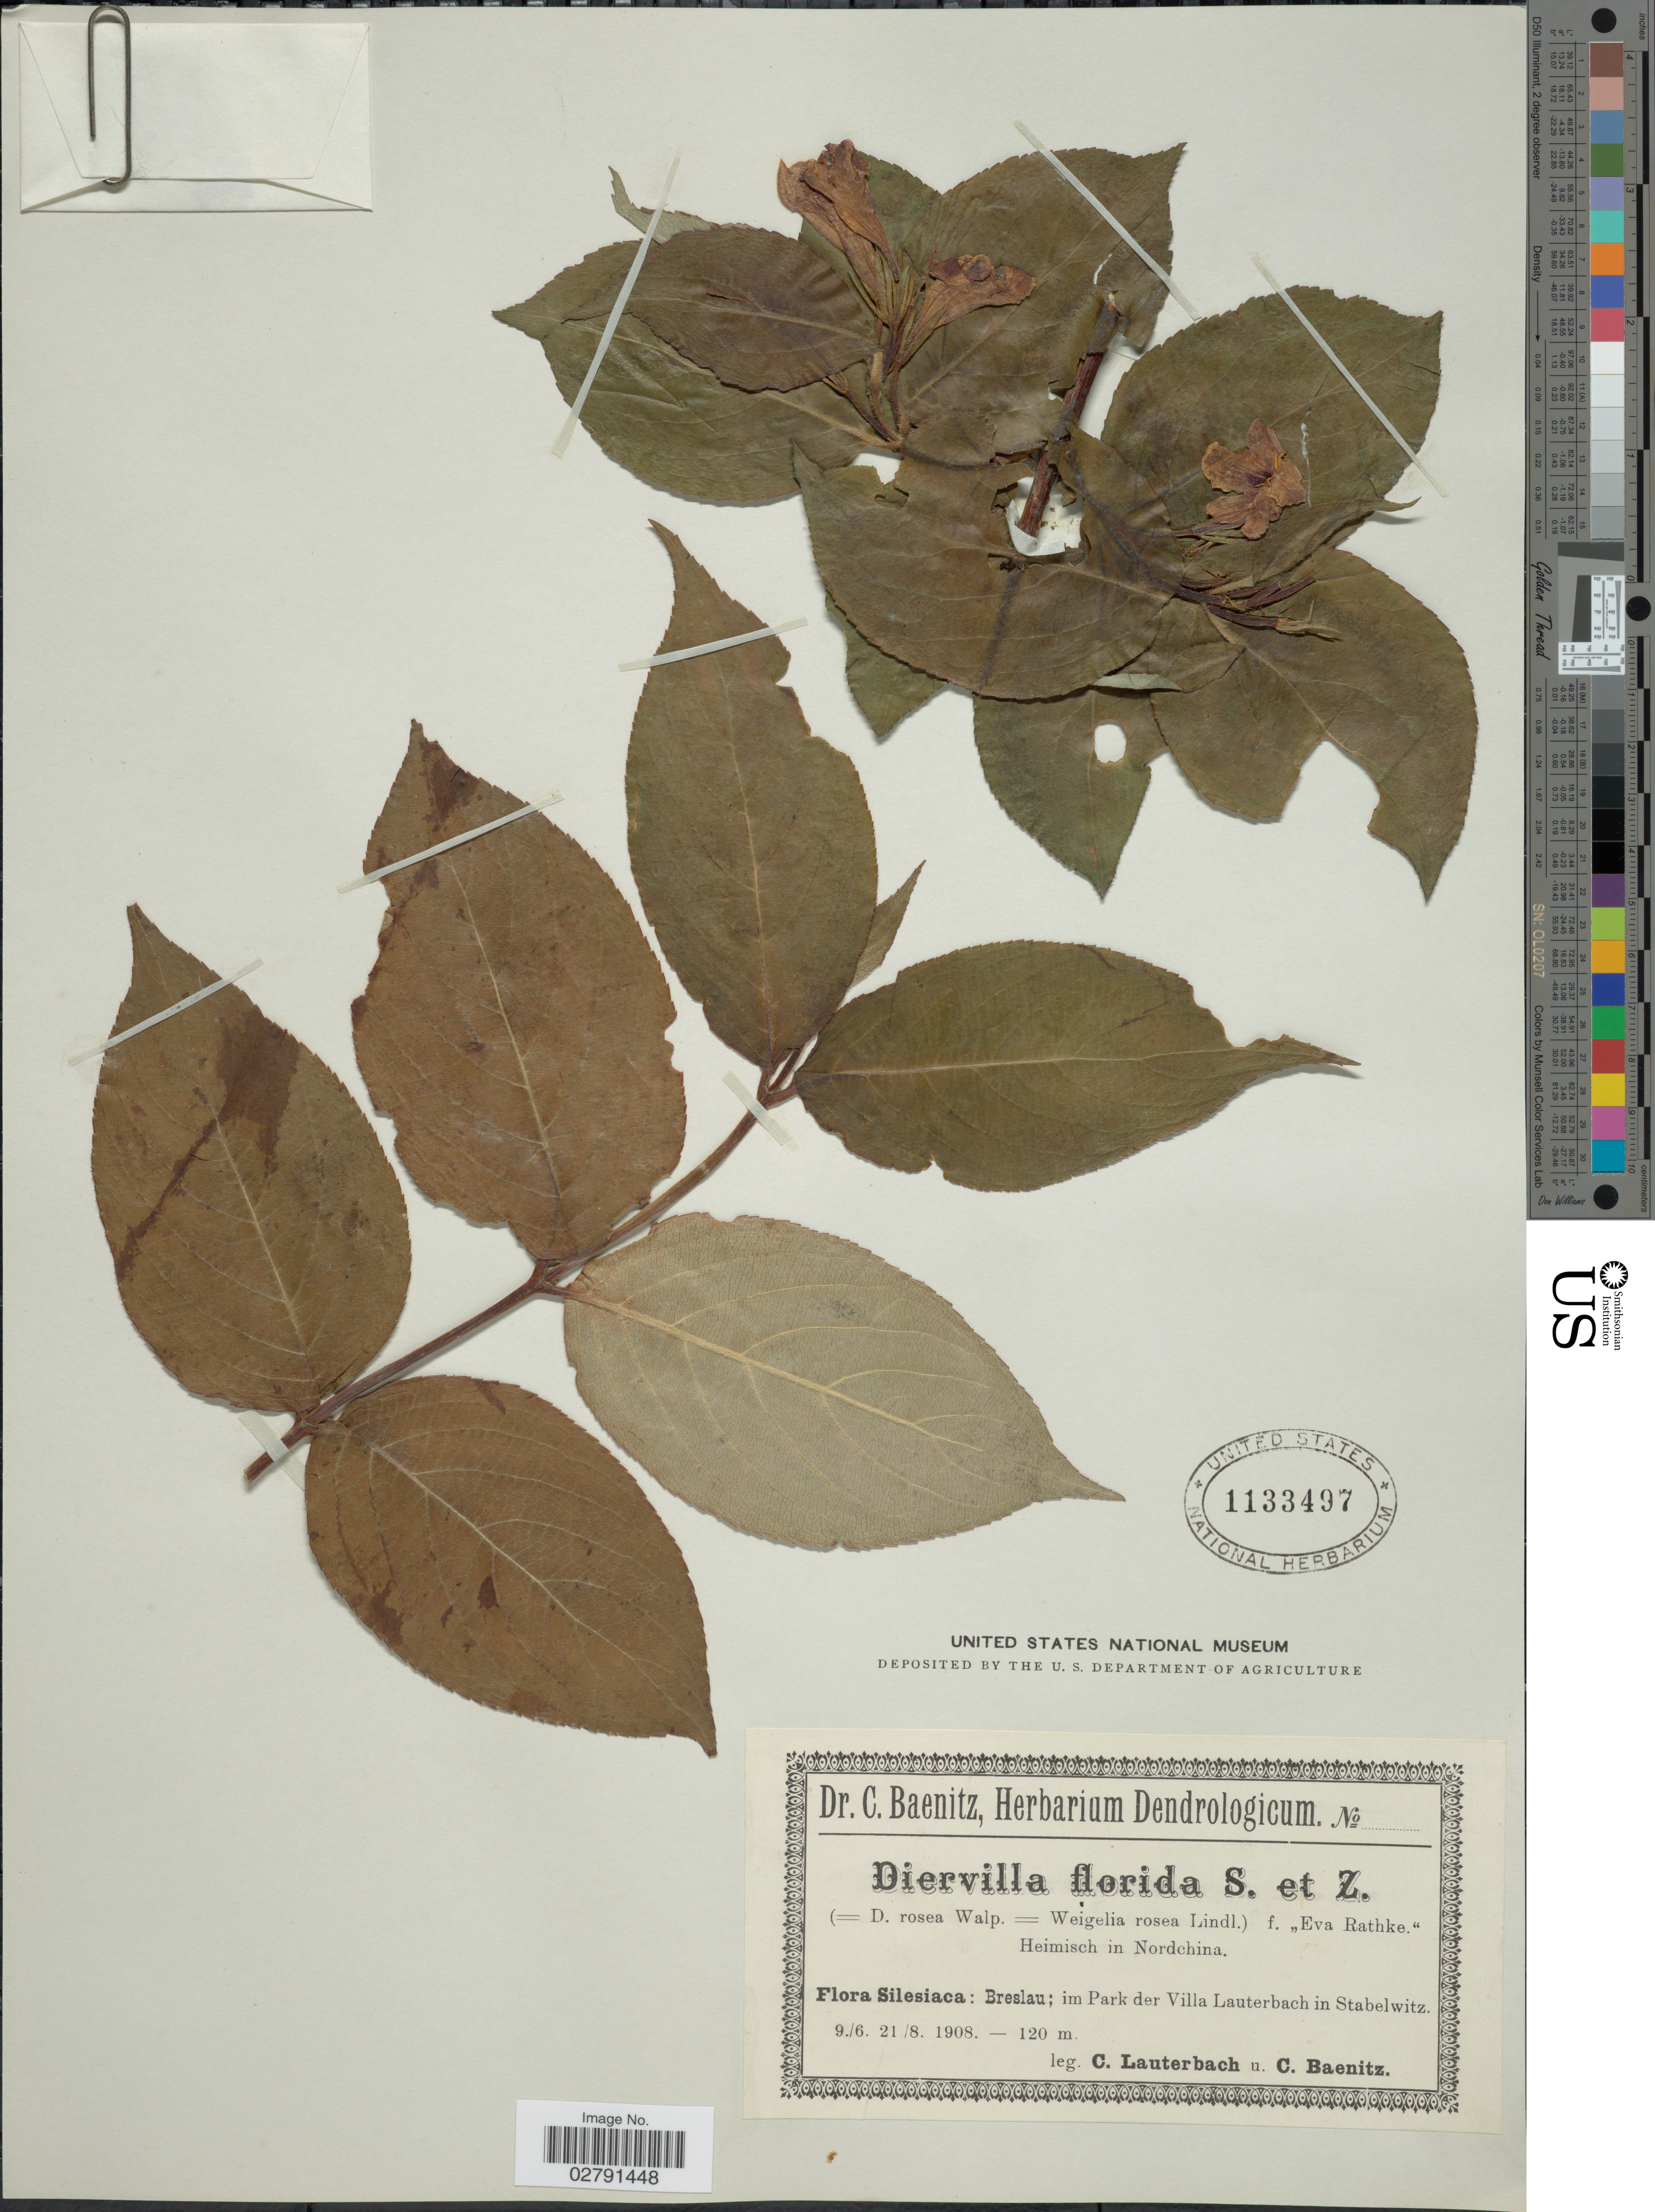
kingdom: Plantae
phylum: Tracheophyta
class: Magnoliopsida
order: Dipsacales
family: Caprifoliaceae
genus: Diervilla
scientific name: Diervilla florida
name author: (Bunge) Siebold & Zucc.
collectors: C. A. G. Lauterbach & C. G. Baenitz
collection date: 1908-06-09/1908-08-21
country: Poland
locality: Silesiaca: Breslau; im Park der Villa Lauterbach in Stabelwitz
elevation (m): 120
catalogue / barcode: US 1133497